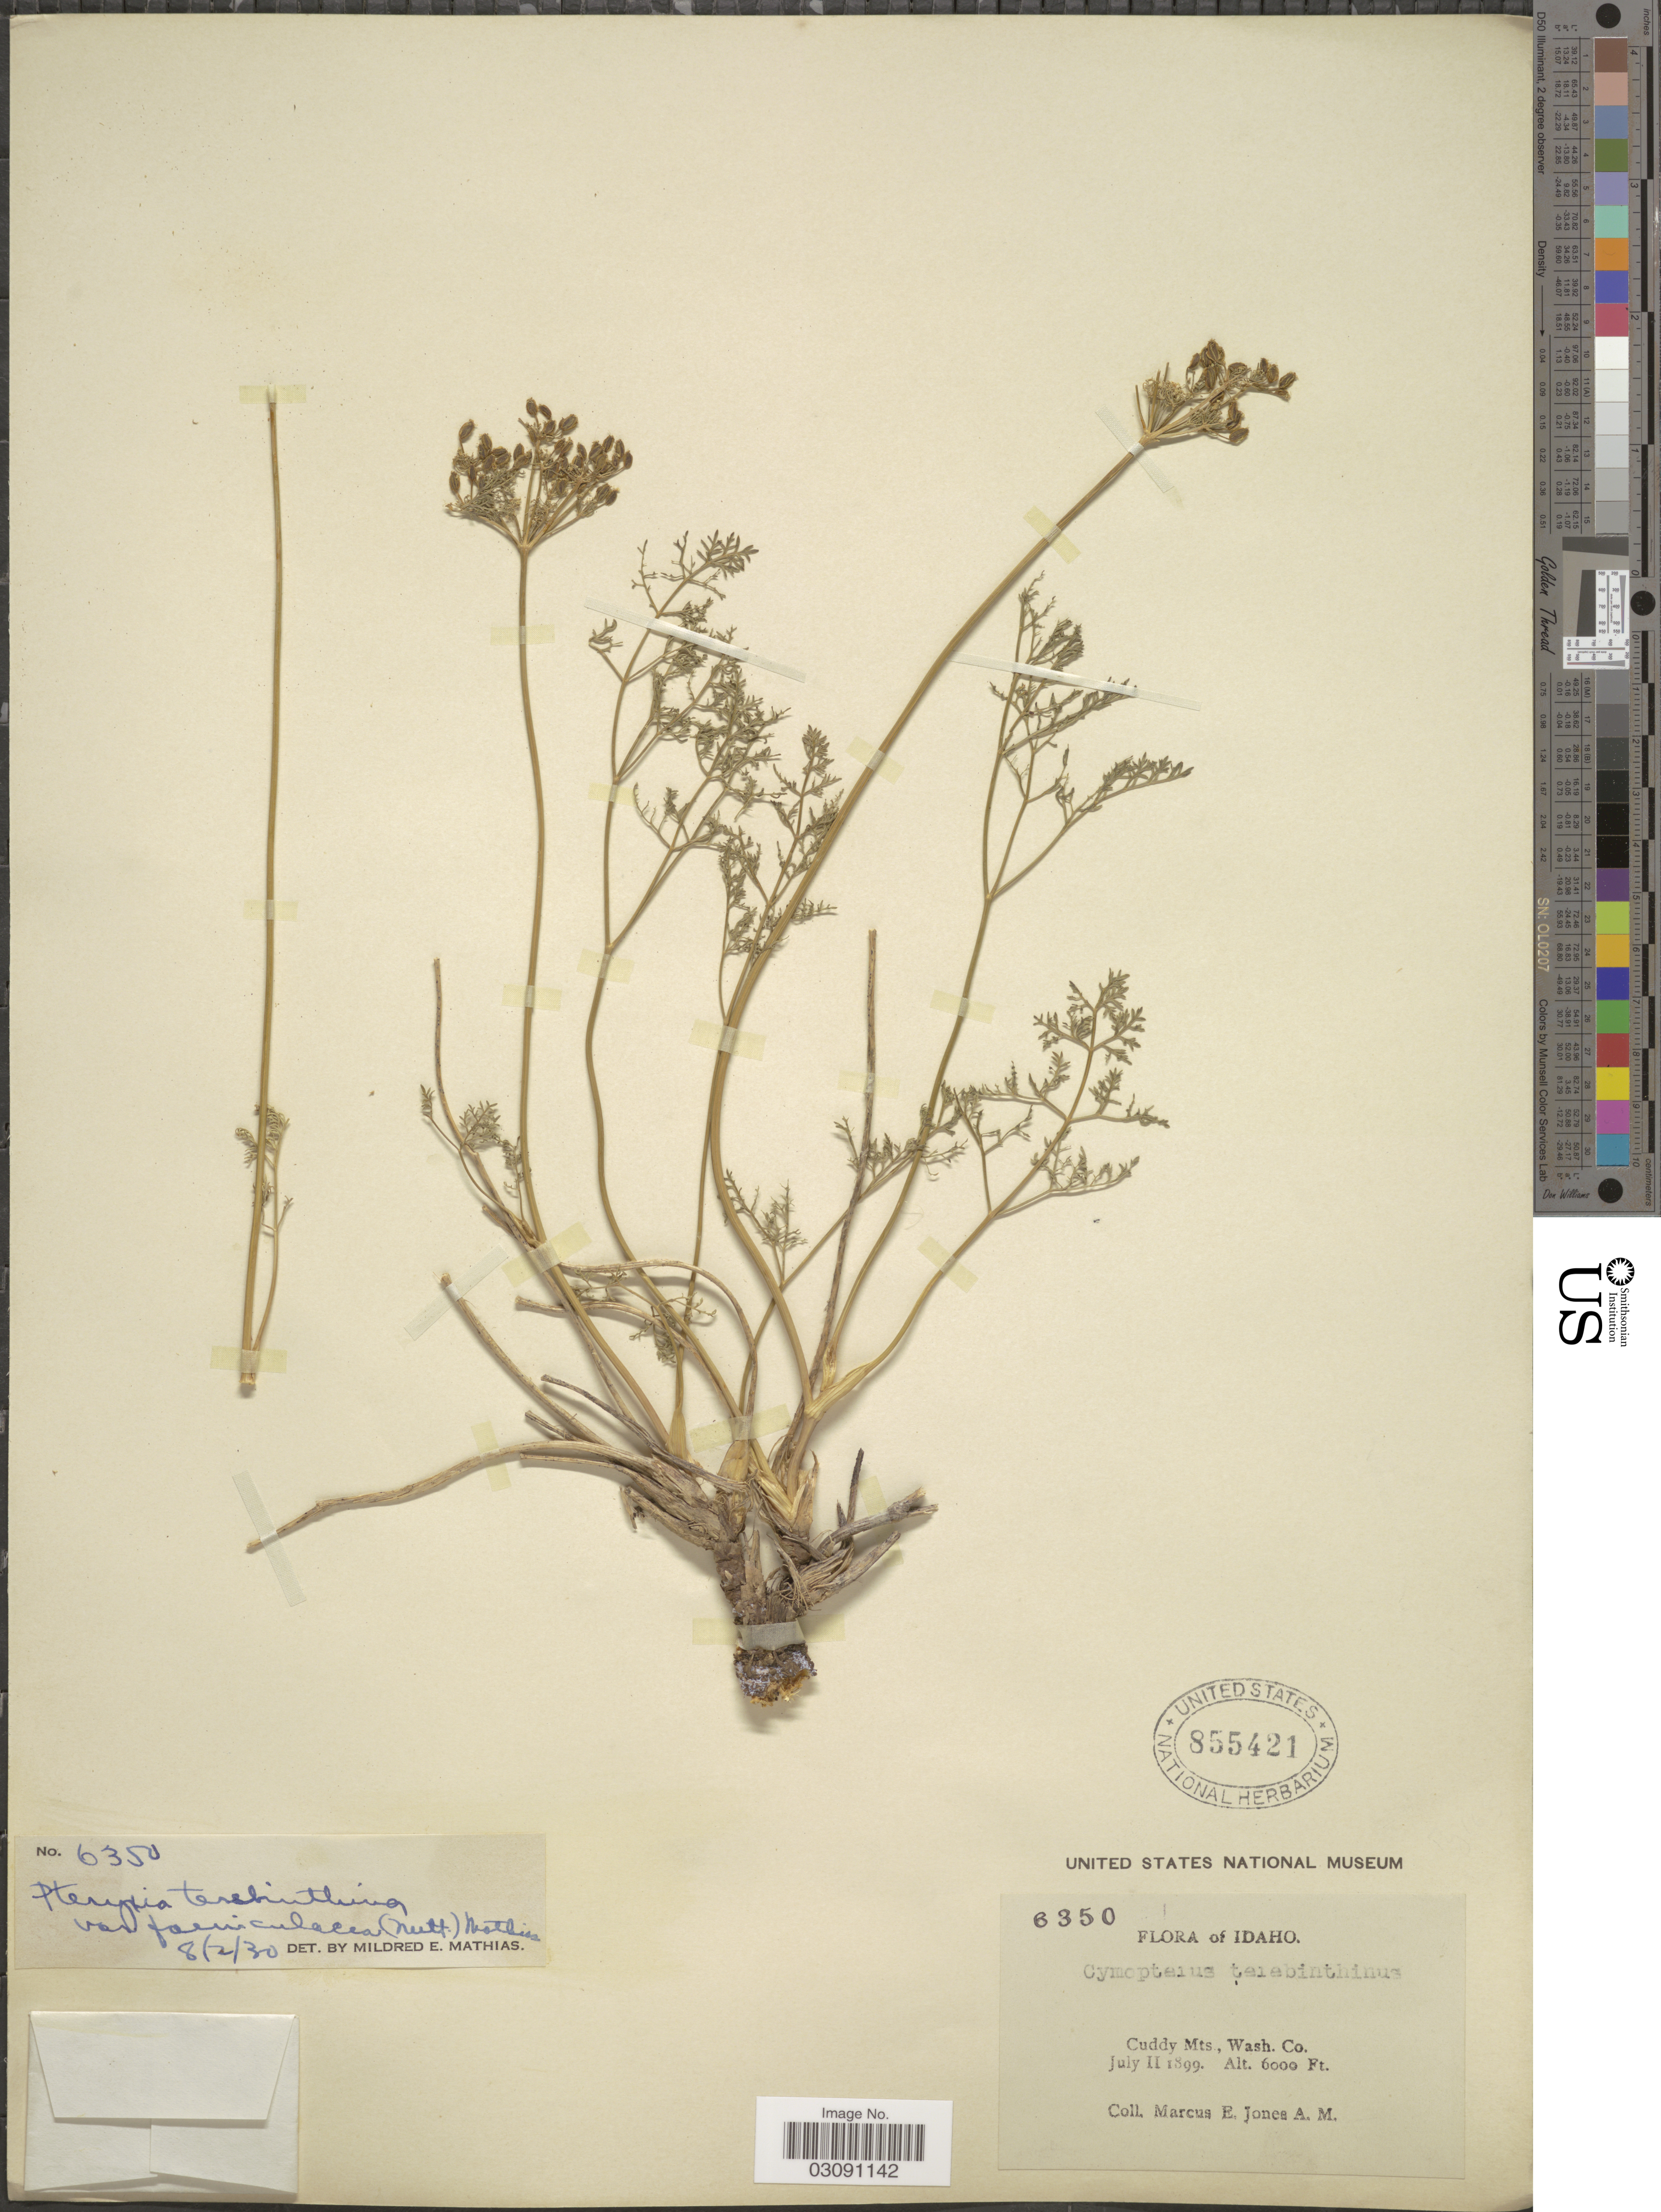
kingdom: Plantae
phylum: Tracheophyta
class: Magnoliopsida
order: Apiales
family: Apiaceae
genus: Pteryxia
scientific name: Pteryxia terebinthina var. foeniculacea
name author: (Torr. & A. Gray) Mathias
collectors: M. E. Jones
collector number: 6350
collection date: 1899-07-11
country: United States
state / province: Idaho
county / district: Washington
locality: Cuddy Mts.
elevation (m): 1829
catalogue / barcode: US 855421